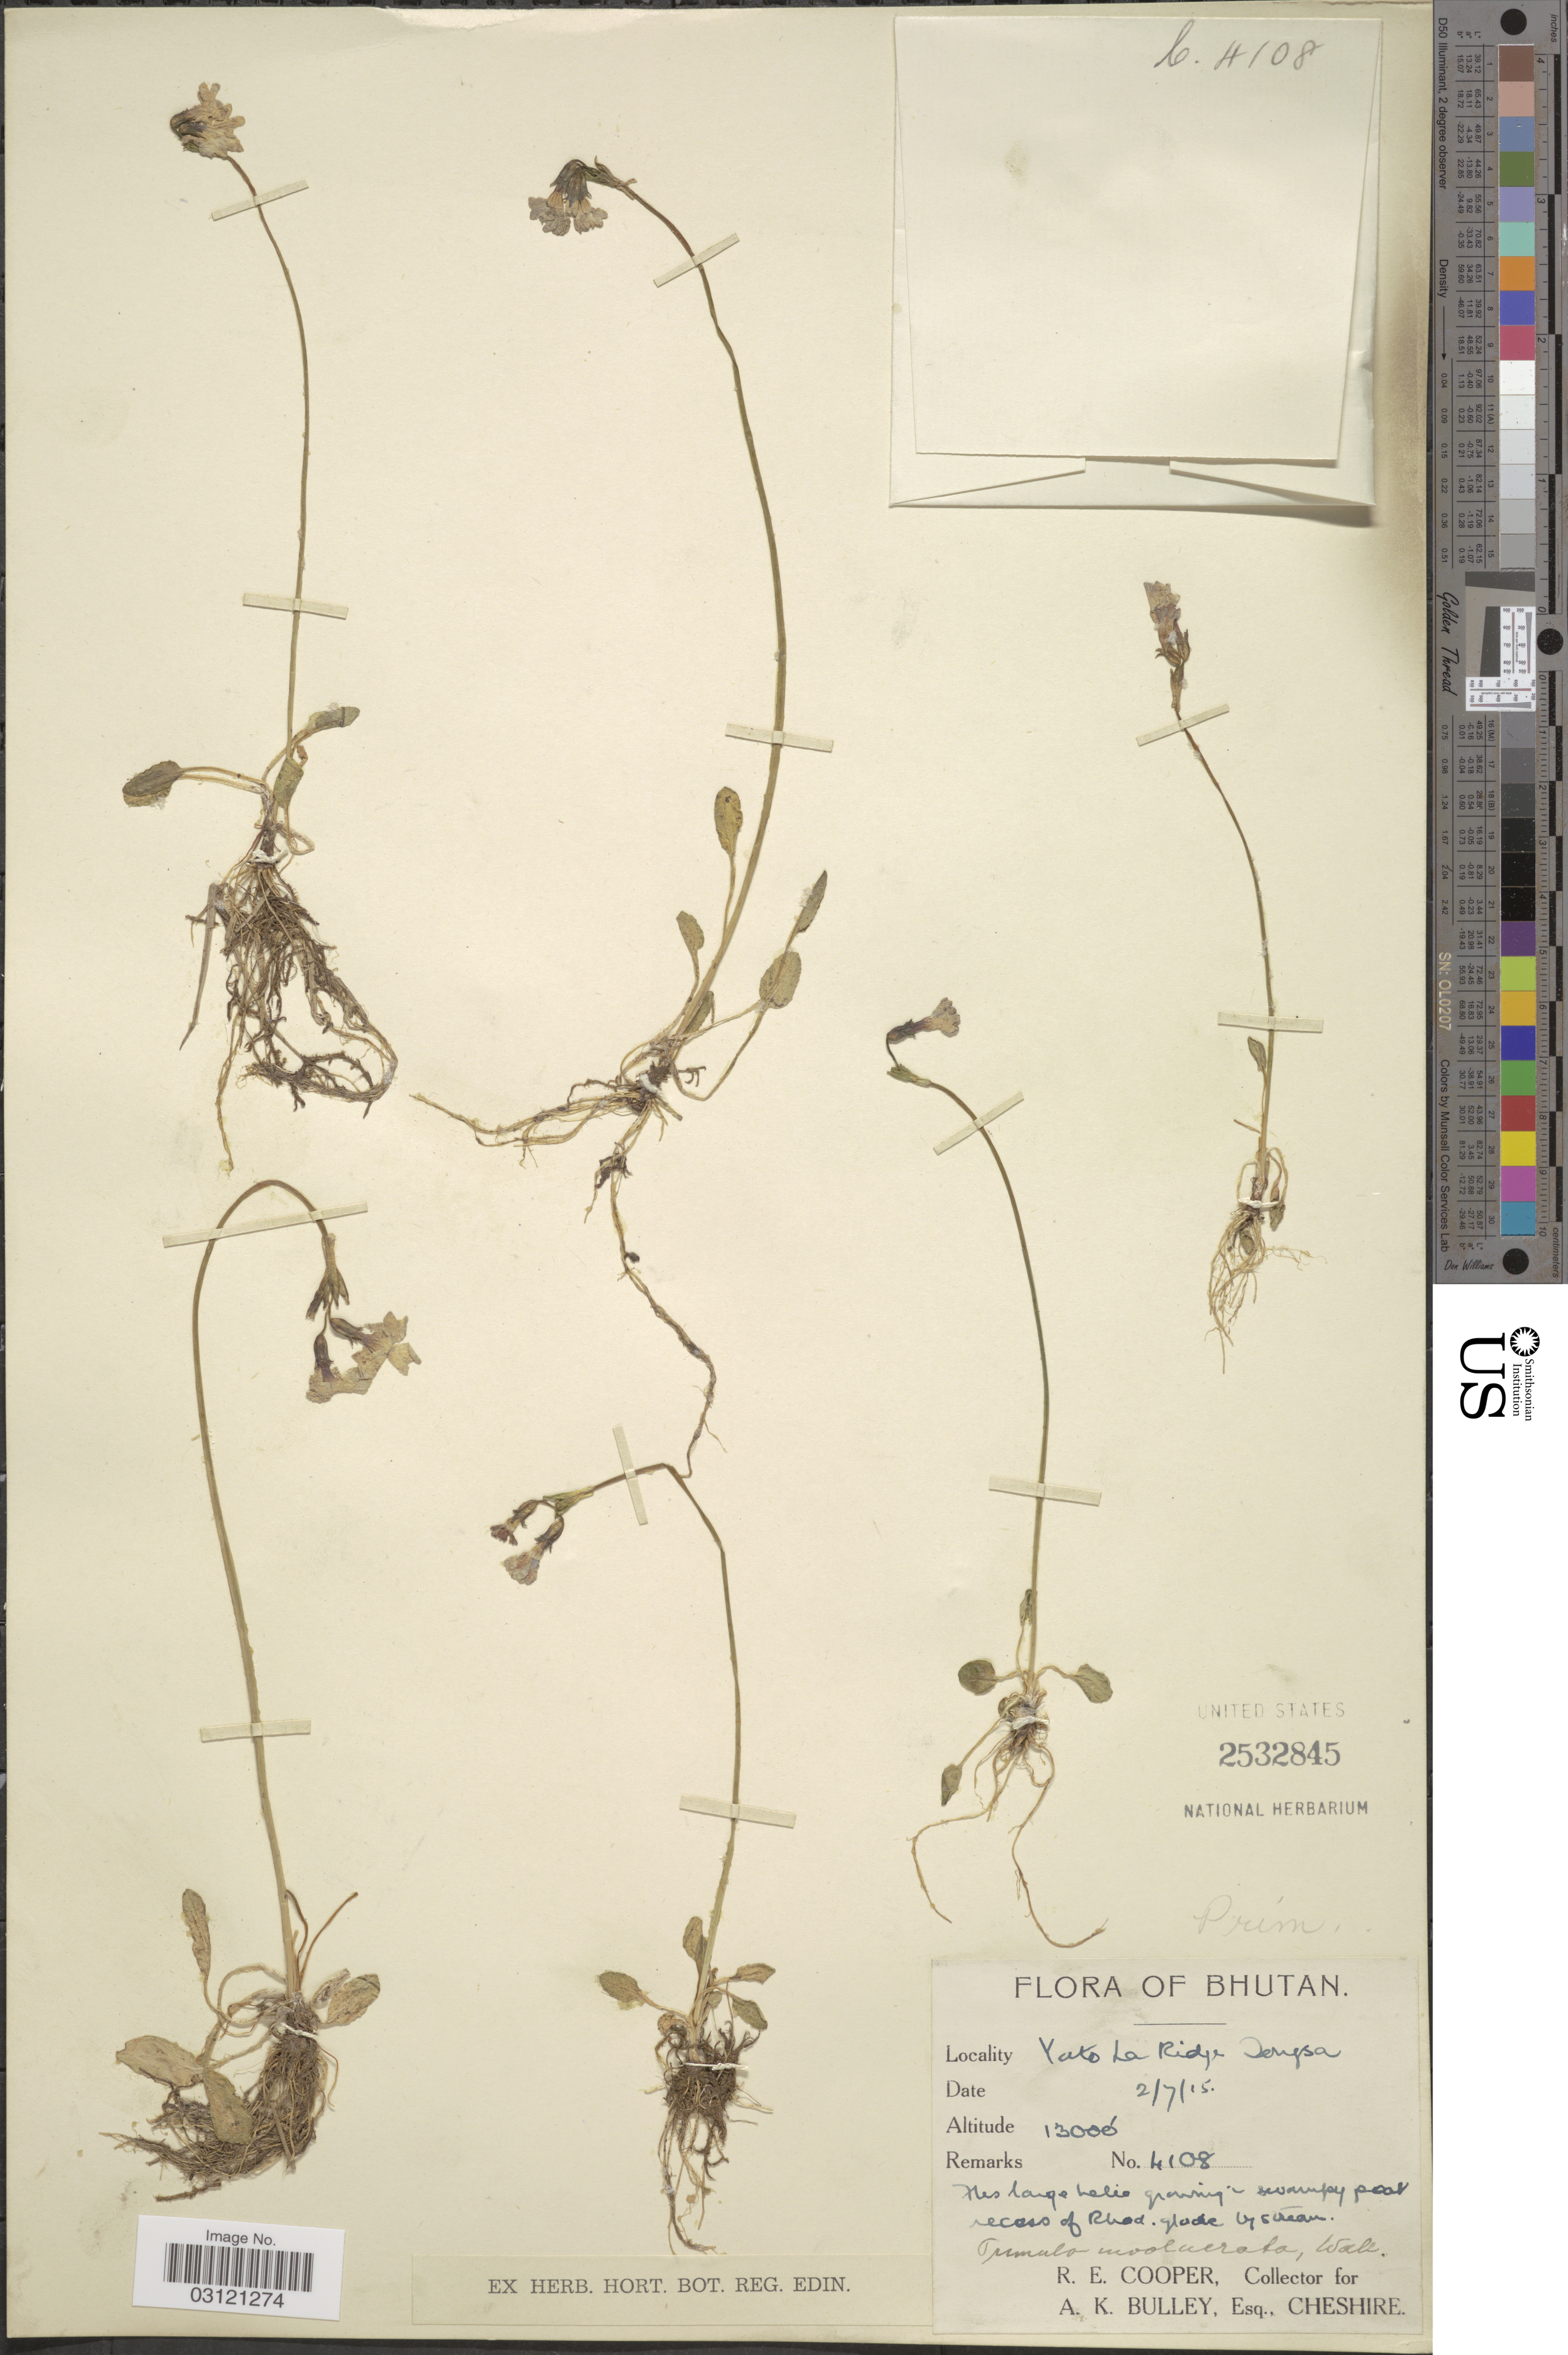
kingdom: Plantae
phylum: Tracheophyta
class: Magnoliopsida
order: Ericales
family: Primulaceae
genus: Primula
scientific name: Primula involucrata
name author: Wall. ex Duby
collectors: R. E. Cooper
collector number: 4108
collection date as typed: Transcribed d/m/y: 2/7/15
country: Bhutan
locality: Yato La Ridge Derysa [interpreted].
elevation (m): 3962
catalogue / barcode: US 2532845